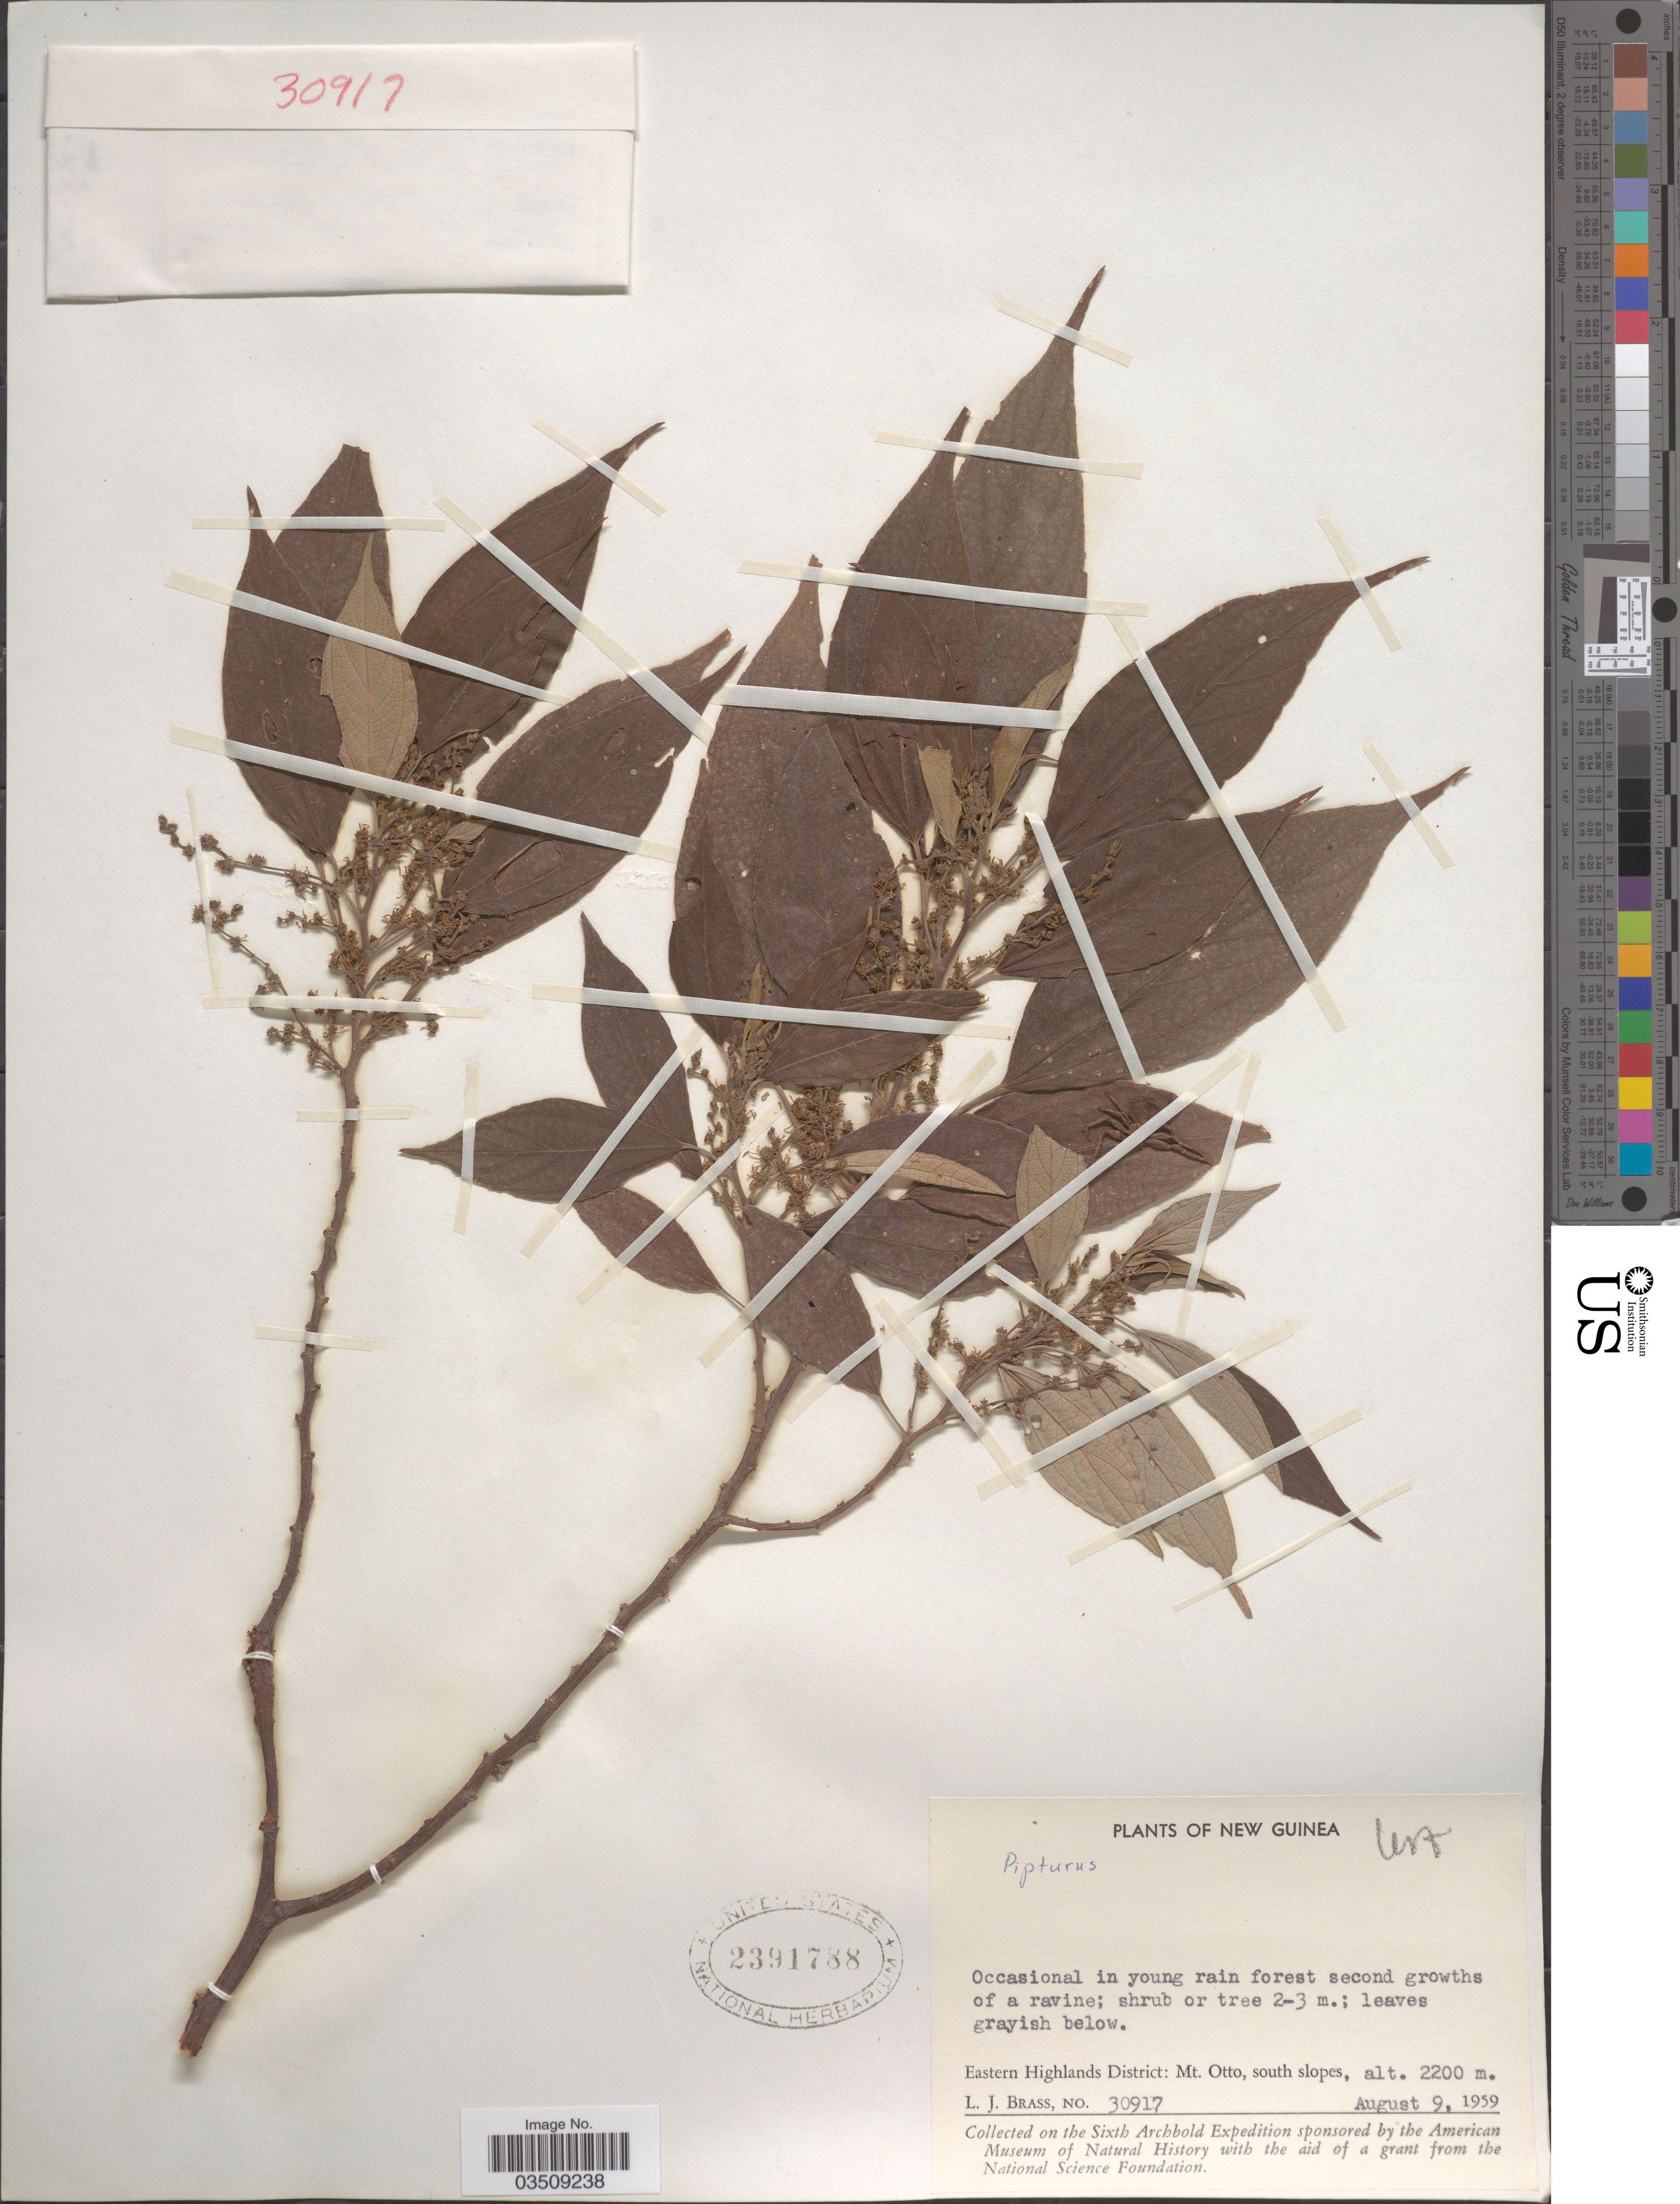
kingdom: Plantae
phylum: Tracheophyta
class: Magnoliopsida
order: Rosales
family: Urticaceae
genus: Pipturus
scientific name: Pipturus sp.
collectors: L. J. Brass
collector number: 30917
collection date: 1959-08-09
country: Papua New Guinea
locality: New Guinea. Eastern Highlands District: Mt. Otto, south slopes.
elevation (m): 2200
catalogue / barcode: US 2391788